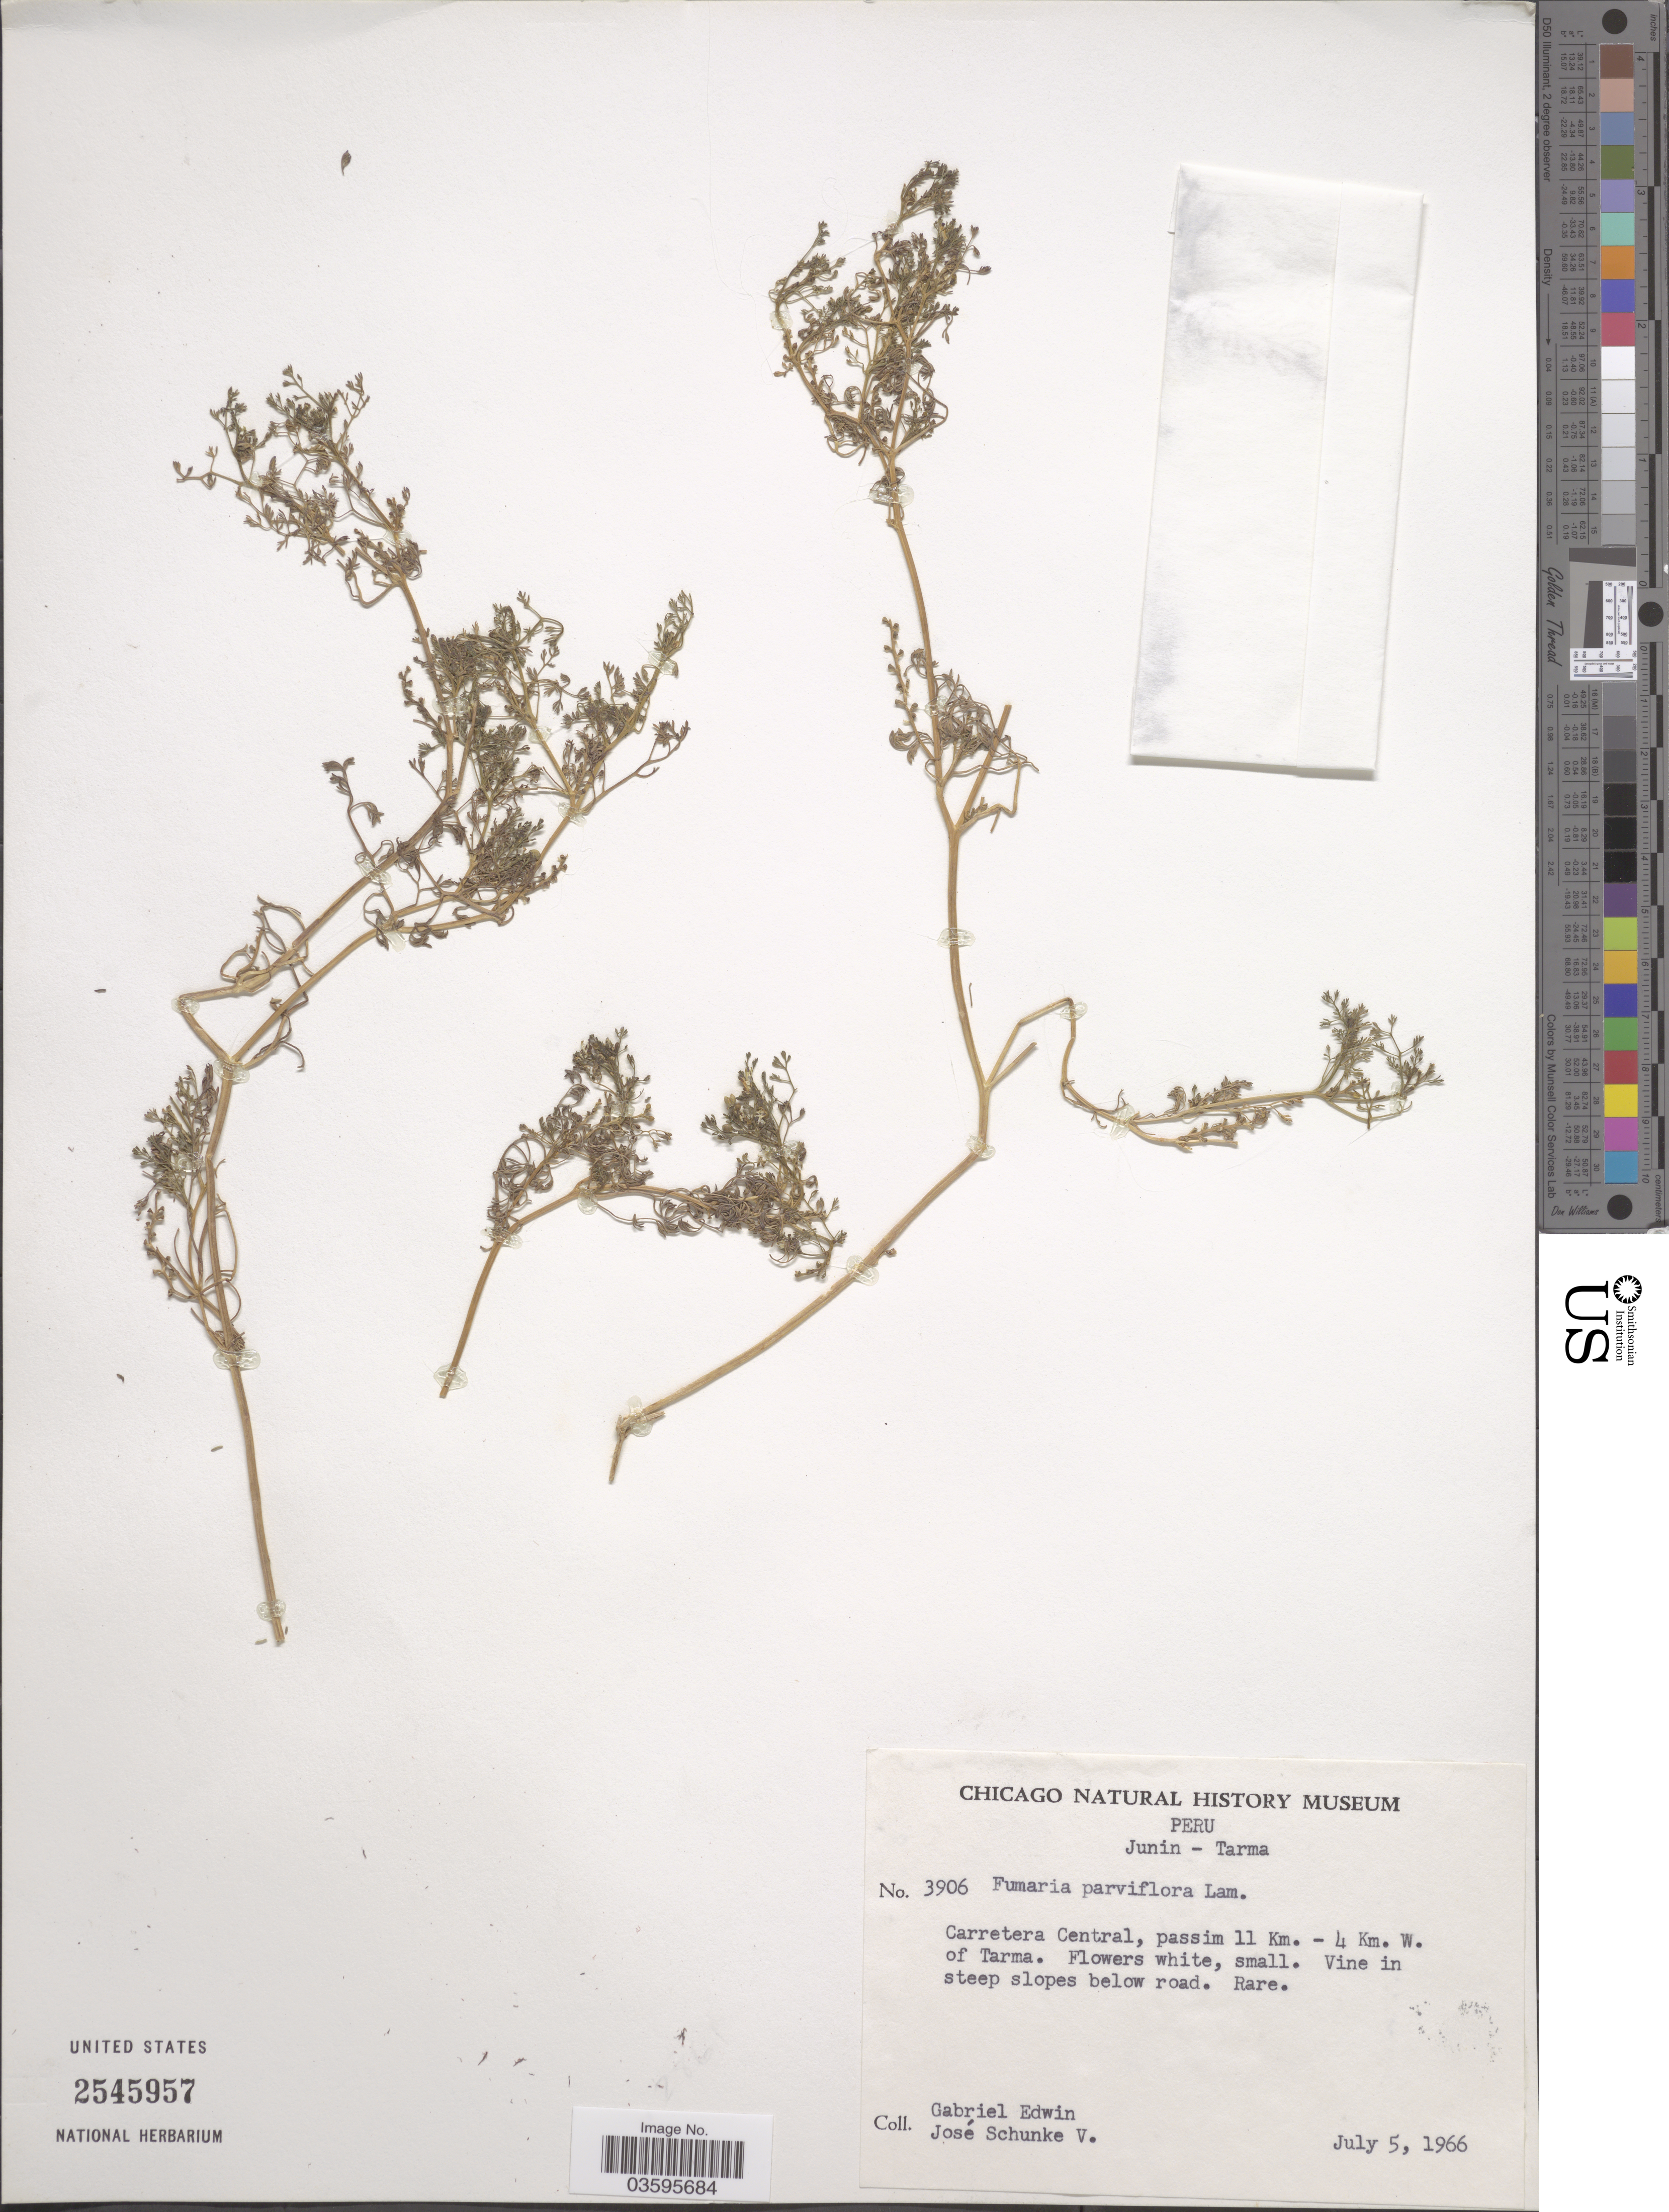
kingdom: Plantae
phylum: Tracheophyta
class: Magnoliopsida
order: Ranunculales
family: Papaveraceae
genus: Fumaria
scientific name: Fumaria parviflora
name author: Lam.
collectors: G. Edwin & J. Schunke Vigo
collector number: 3906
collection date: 1966-07-05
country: Peru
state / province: Junín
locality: Tarma. Carretera Central, passim 11 Km. - 4 Km. W. of Tarma.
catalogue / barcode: US 2545957